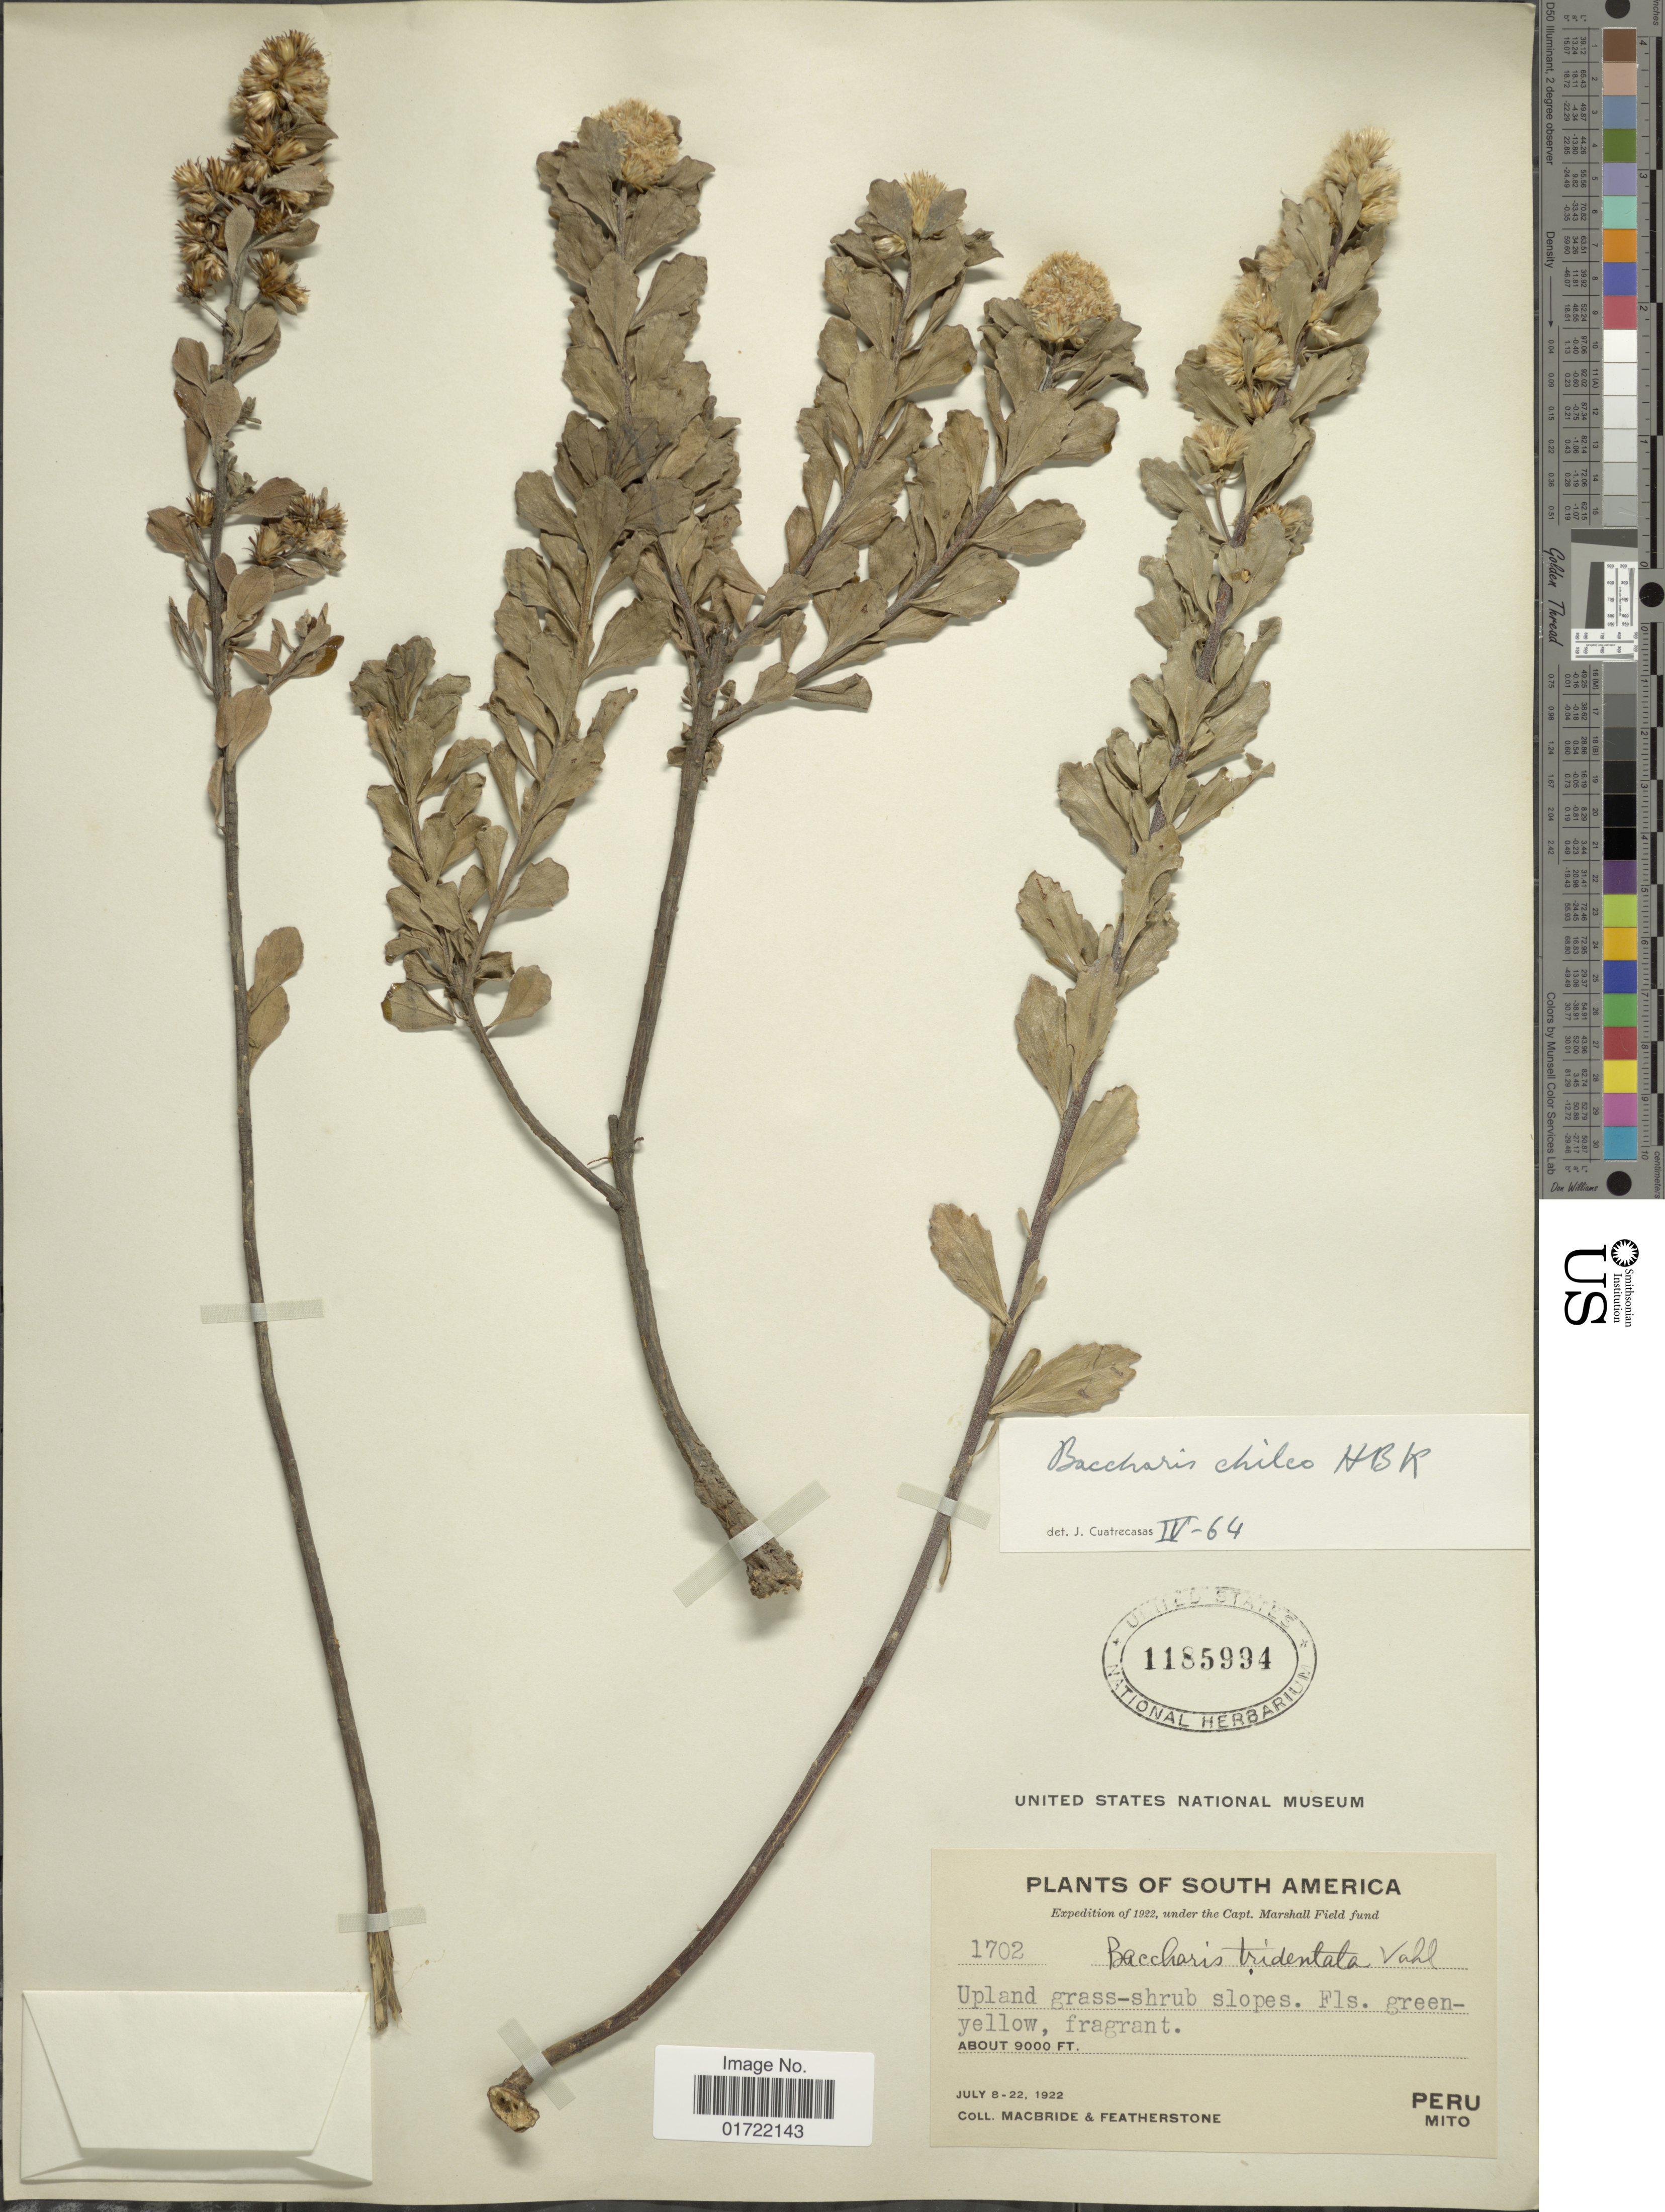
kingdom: Plantae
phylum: Tracheophyta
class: Magnoliopsida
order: Asterales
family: Asteraceae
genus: Baccharis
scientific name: Baccharis chilco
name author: Kunth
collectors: Macbride, -- & -. Featherstone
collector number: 1702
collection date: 1922-07-08/1922-07-22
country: Peru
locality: Upland grass-shrub slopes, Mito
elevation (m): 2743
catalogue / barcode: US 1185994